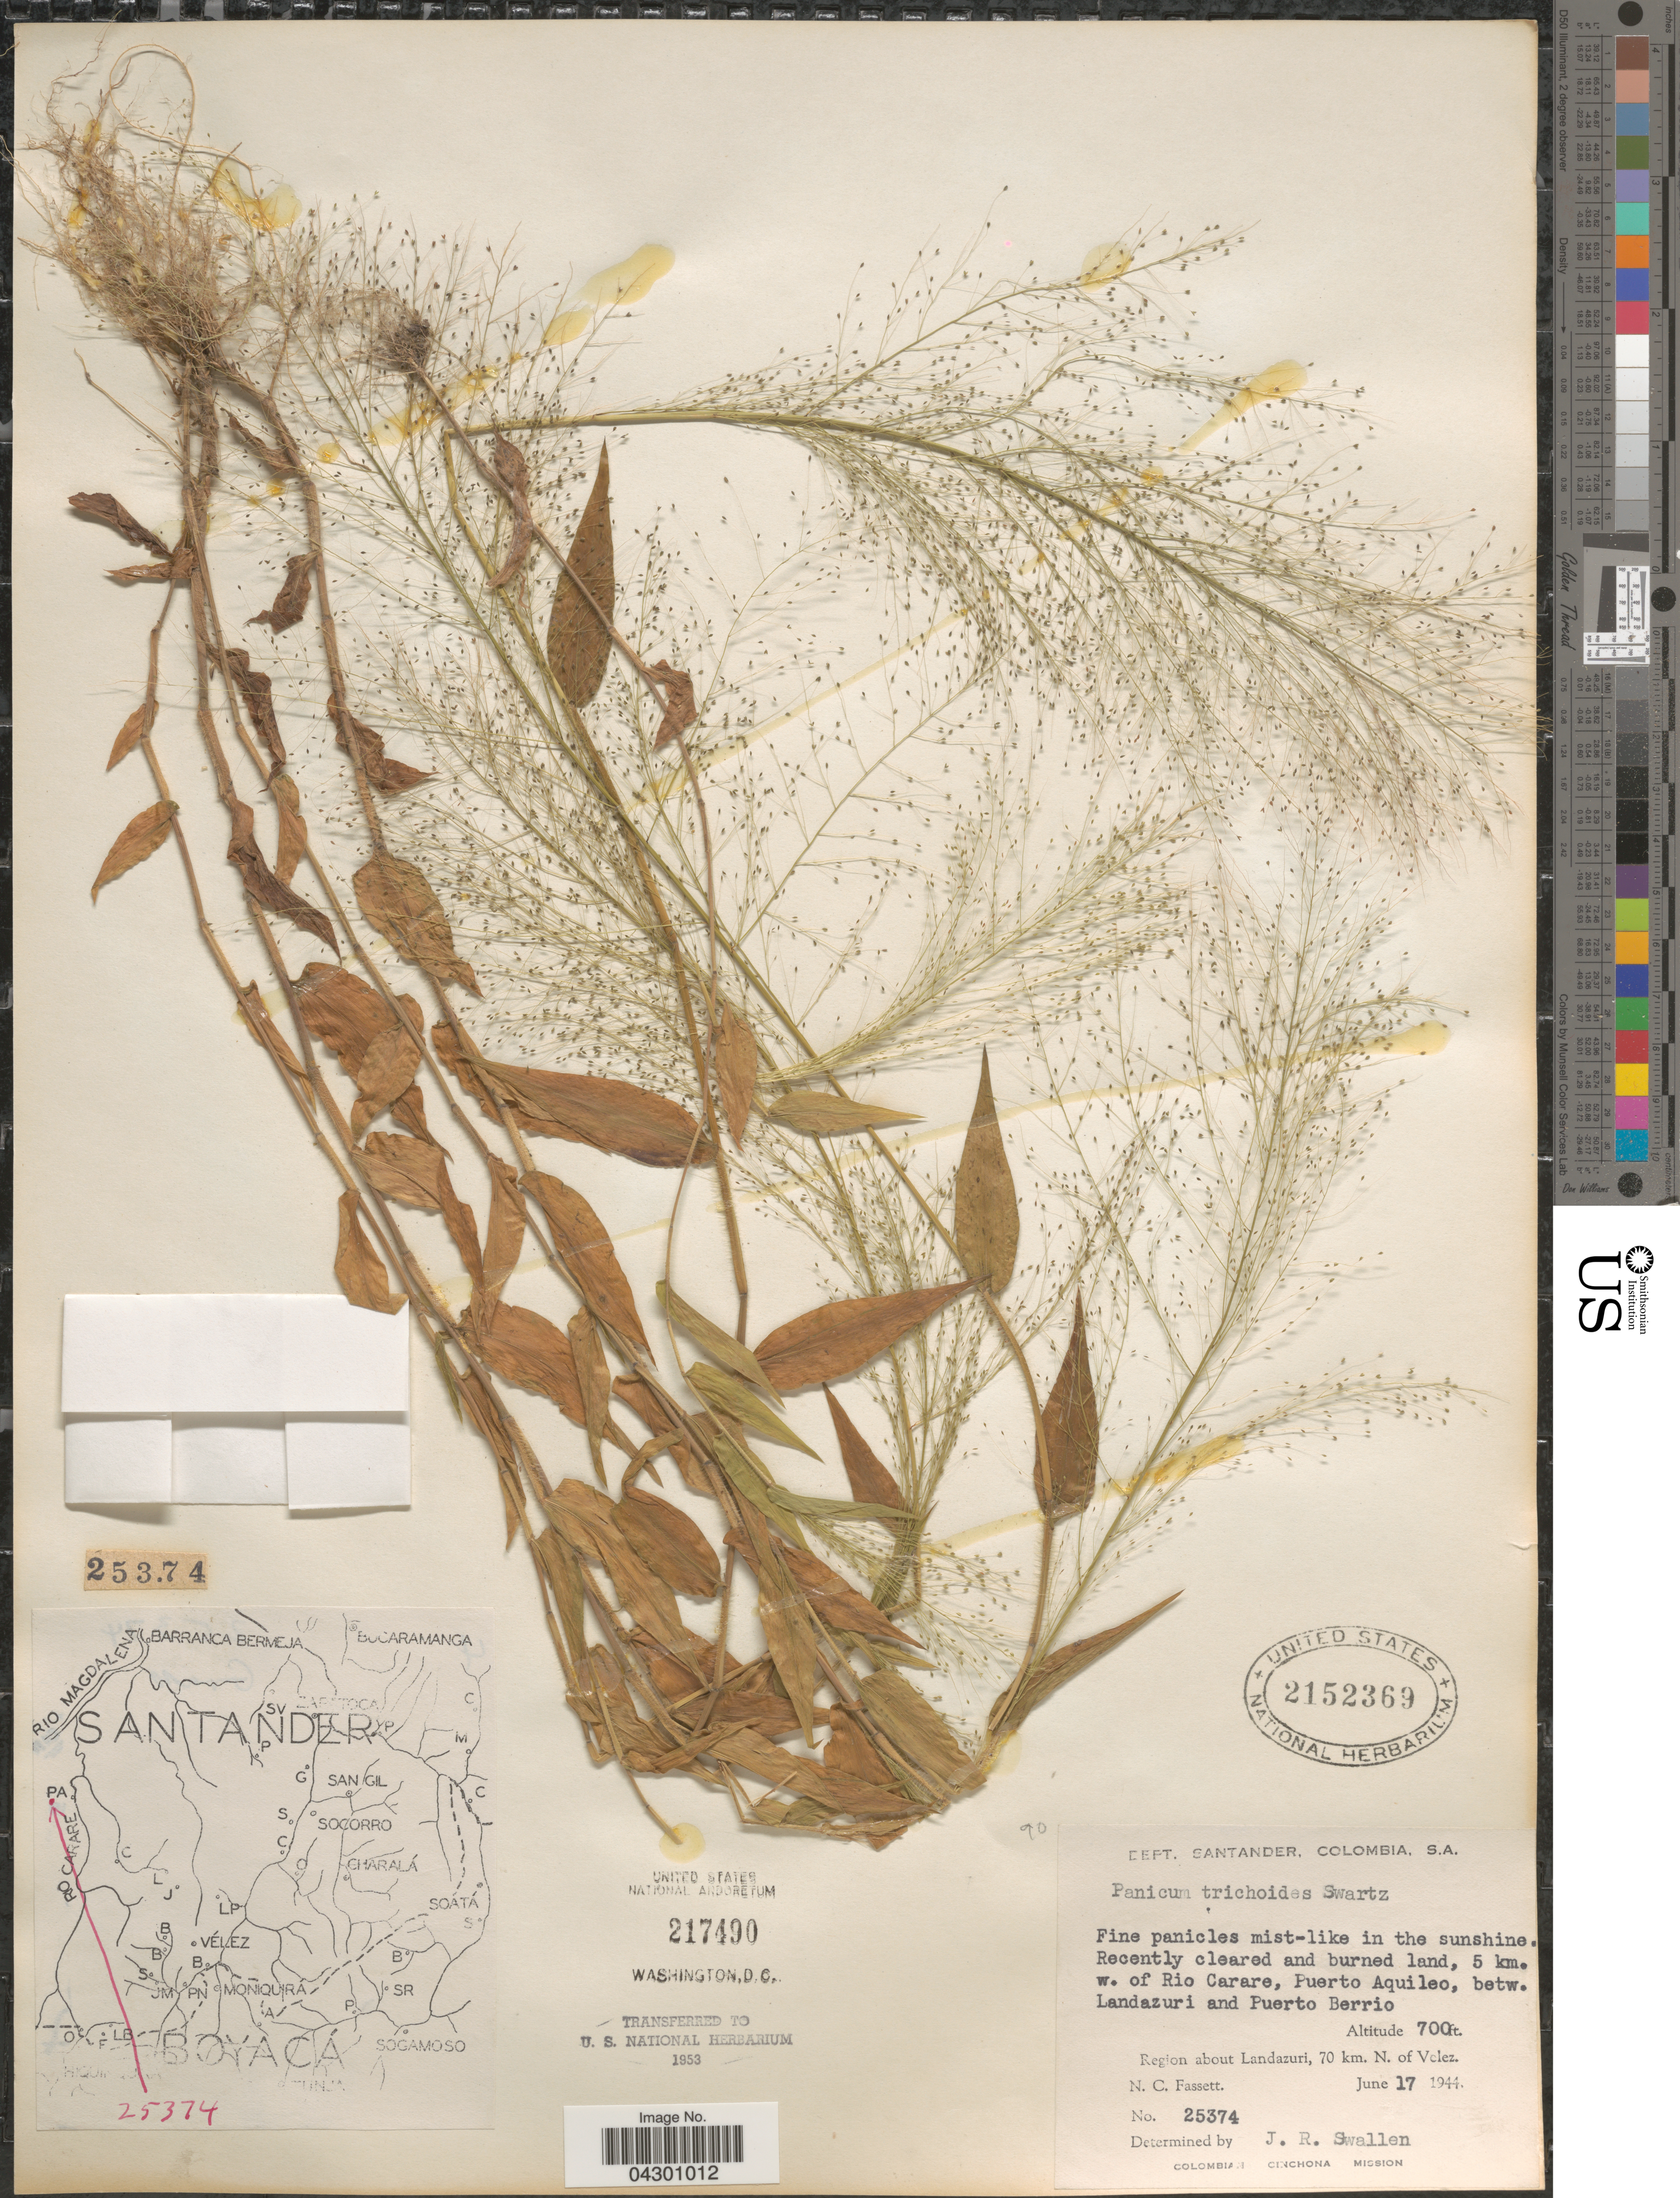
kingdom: Plantae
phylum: Tracheophyta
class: Liliopsida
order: Poales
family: Poaceae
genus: Panicum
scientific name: Panicum trichoides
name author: Sw.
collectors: N. C. Fassett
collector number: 25374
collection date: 1944-06-17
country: Colombia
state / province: Santander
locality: Dept. Santander. 5 km. w. of Rio Carare, Puerto Aquileo, betw. Landazuri and Puerto Berrio. Region about Landazuri, 70 km. N. of Velez. Colombian Cinchona Mission.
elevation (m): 213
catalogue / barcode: US 2152369